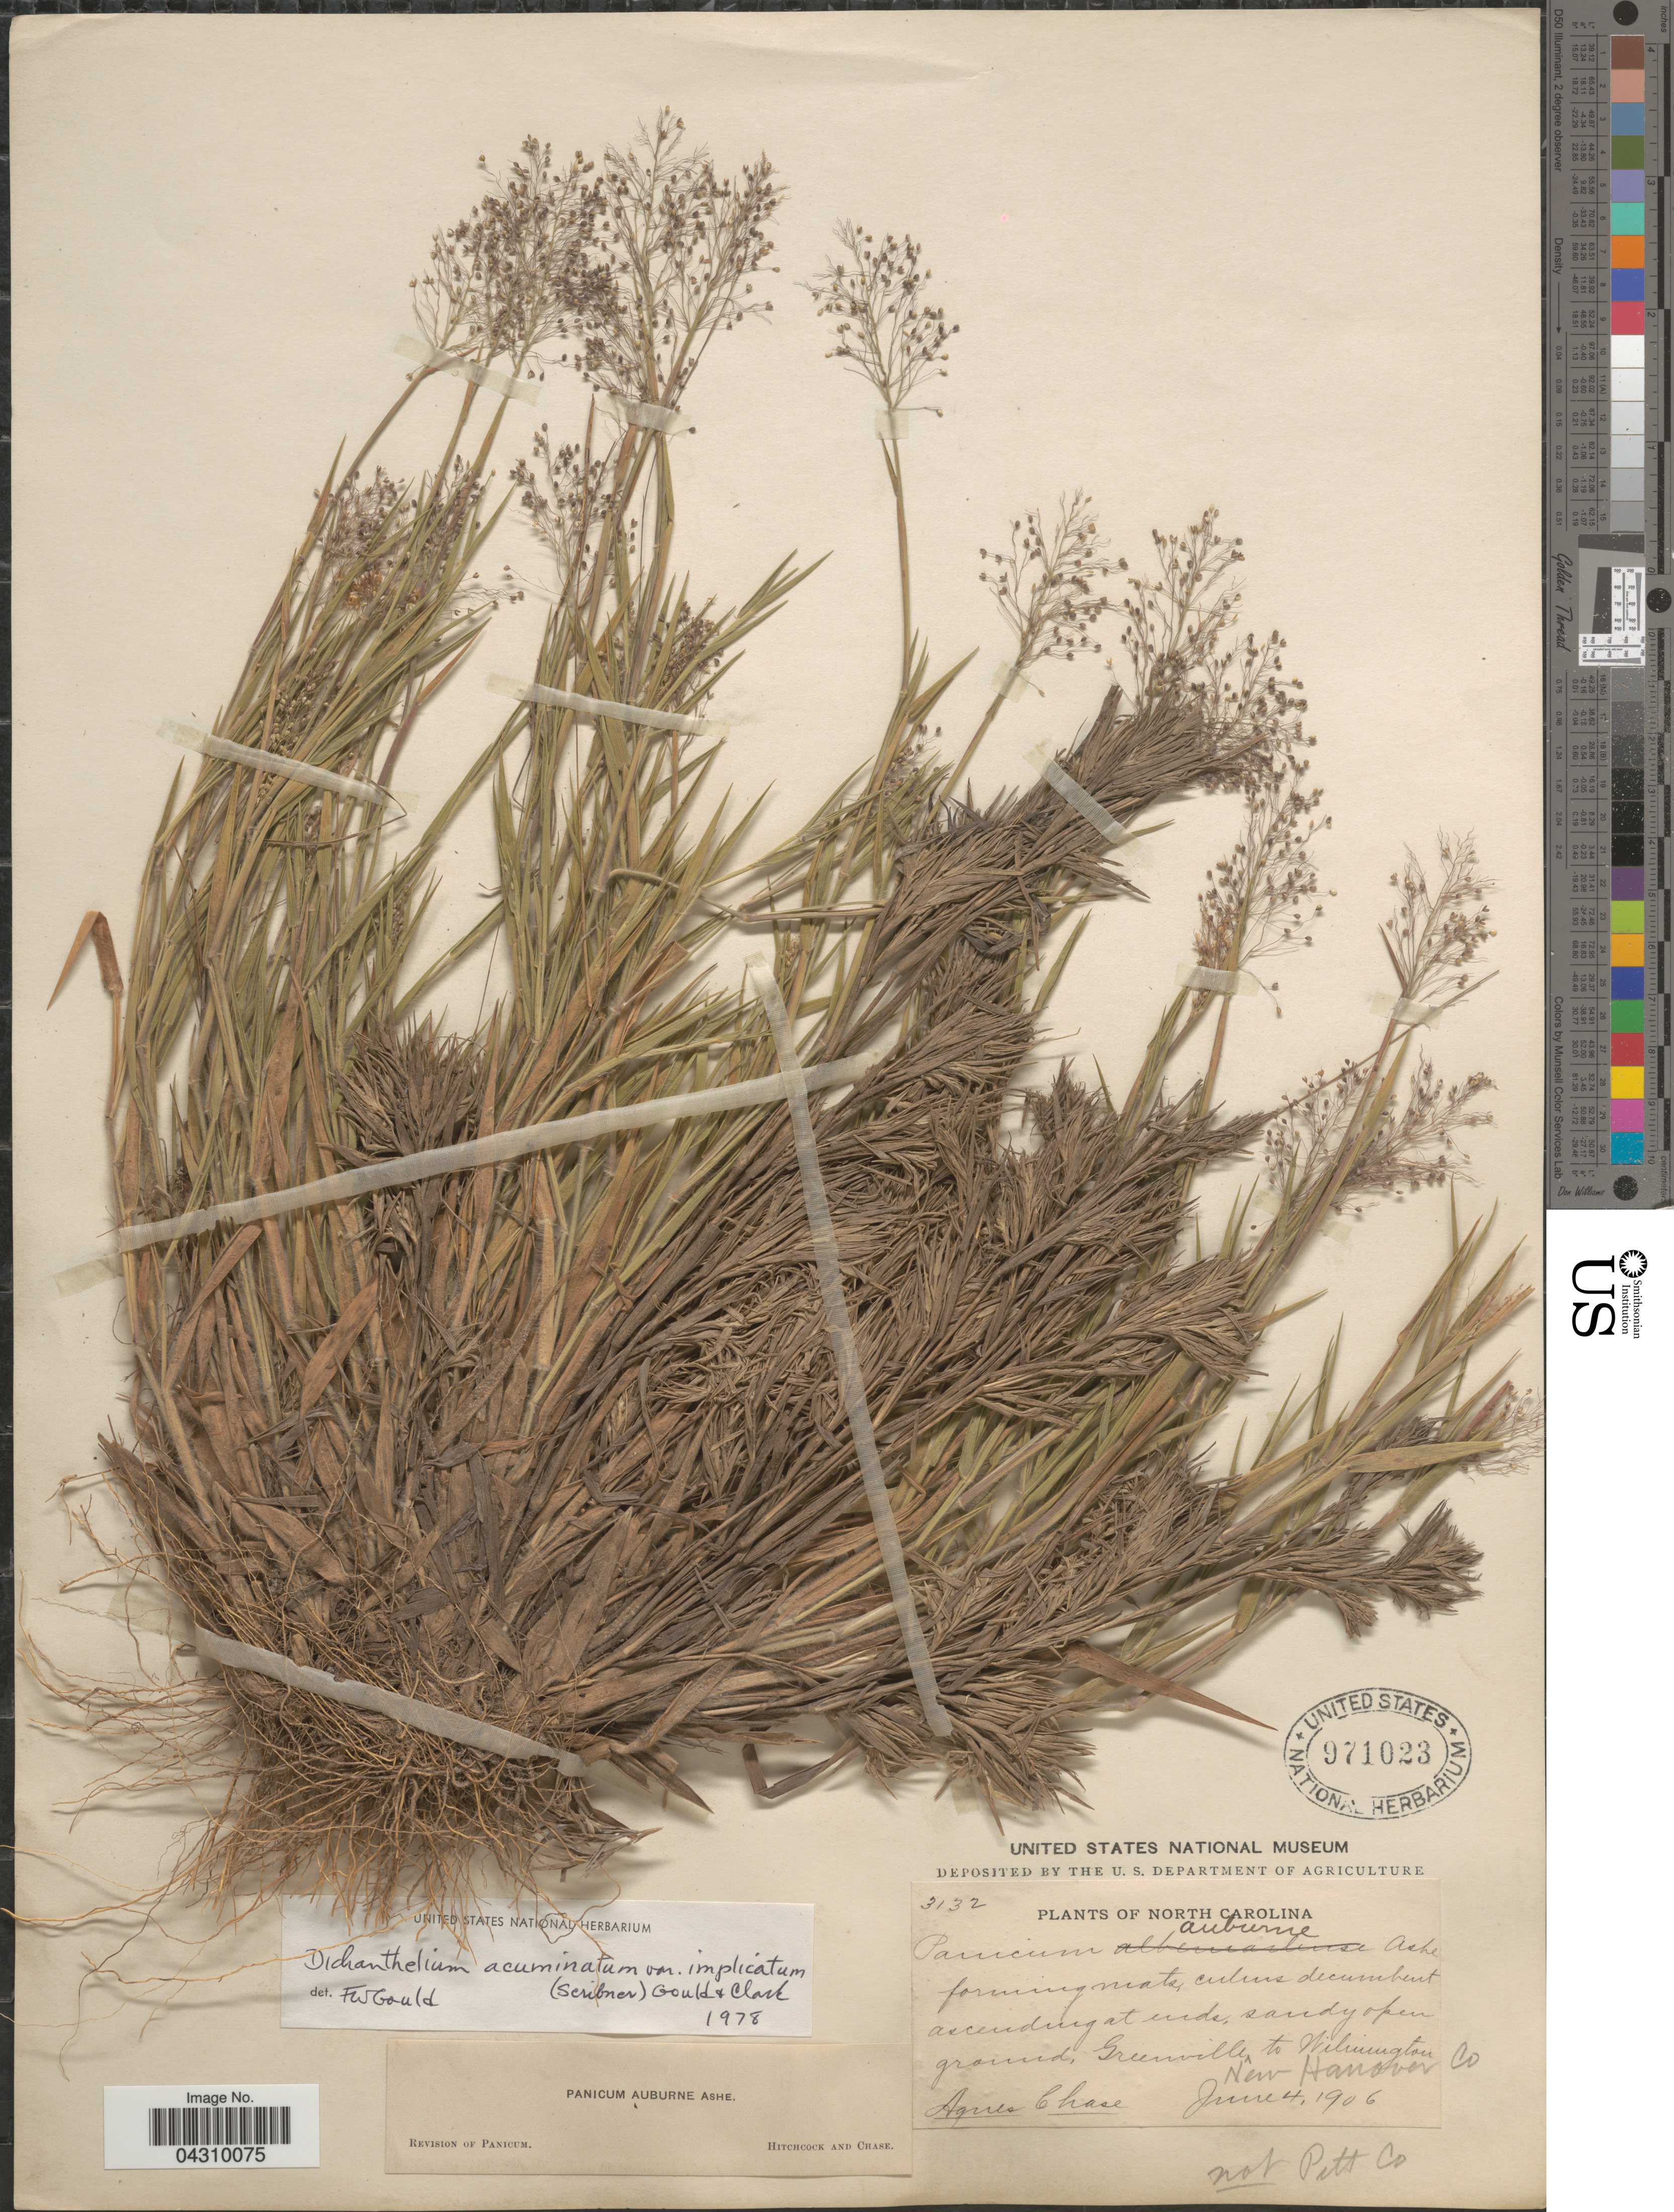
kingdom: Plantae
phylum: Tracheophyta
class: Liliopsida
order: Poales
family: Poaceae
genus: Dichanthelium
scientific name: Dichanthelium acuminatum var. acuminatum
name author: (Sw.) Gould & C.A. Clark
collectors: A. Chase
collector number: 3132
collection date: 1906-06-04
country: United States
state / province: North Carolina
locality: Greenville New Hanover Co to Wilmington.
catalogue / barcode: US 971023